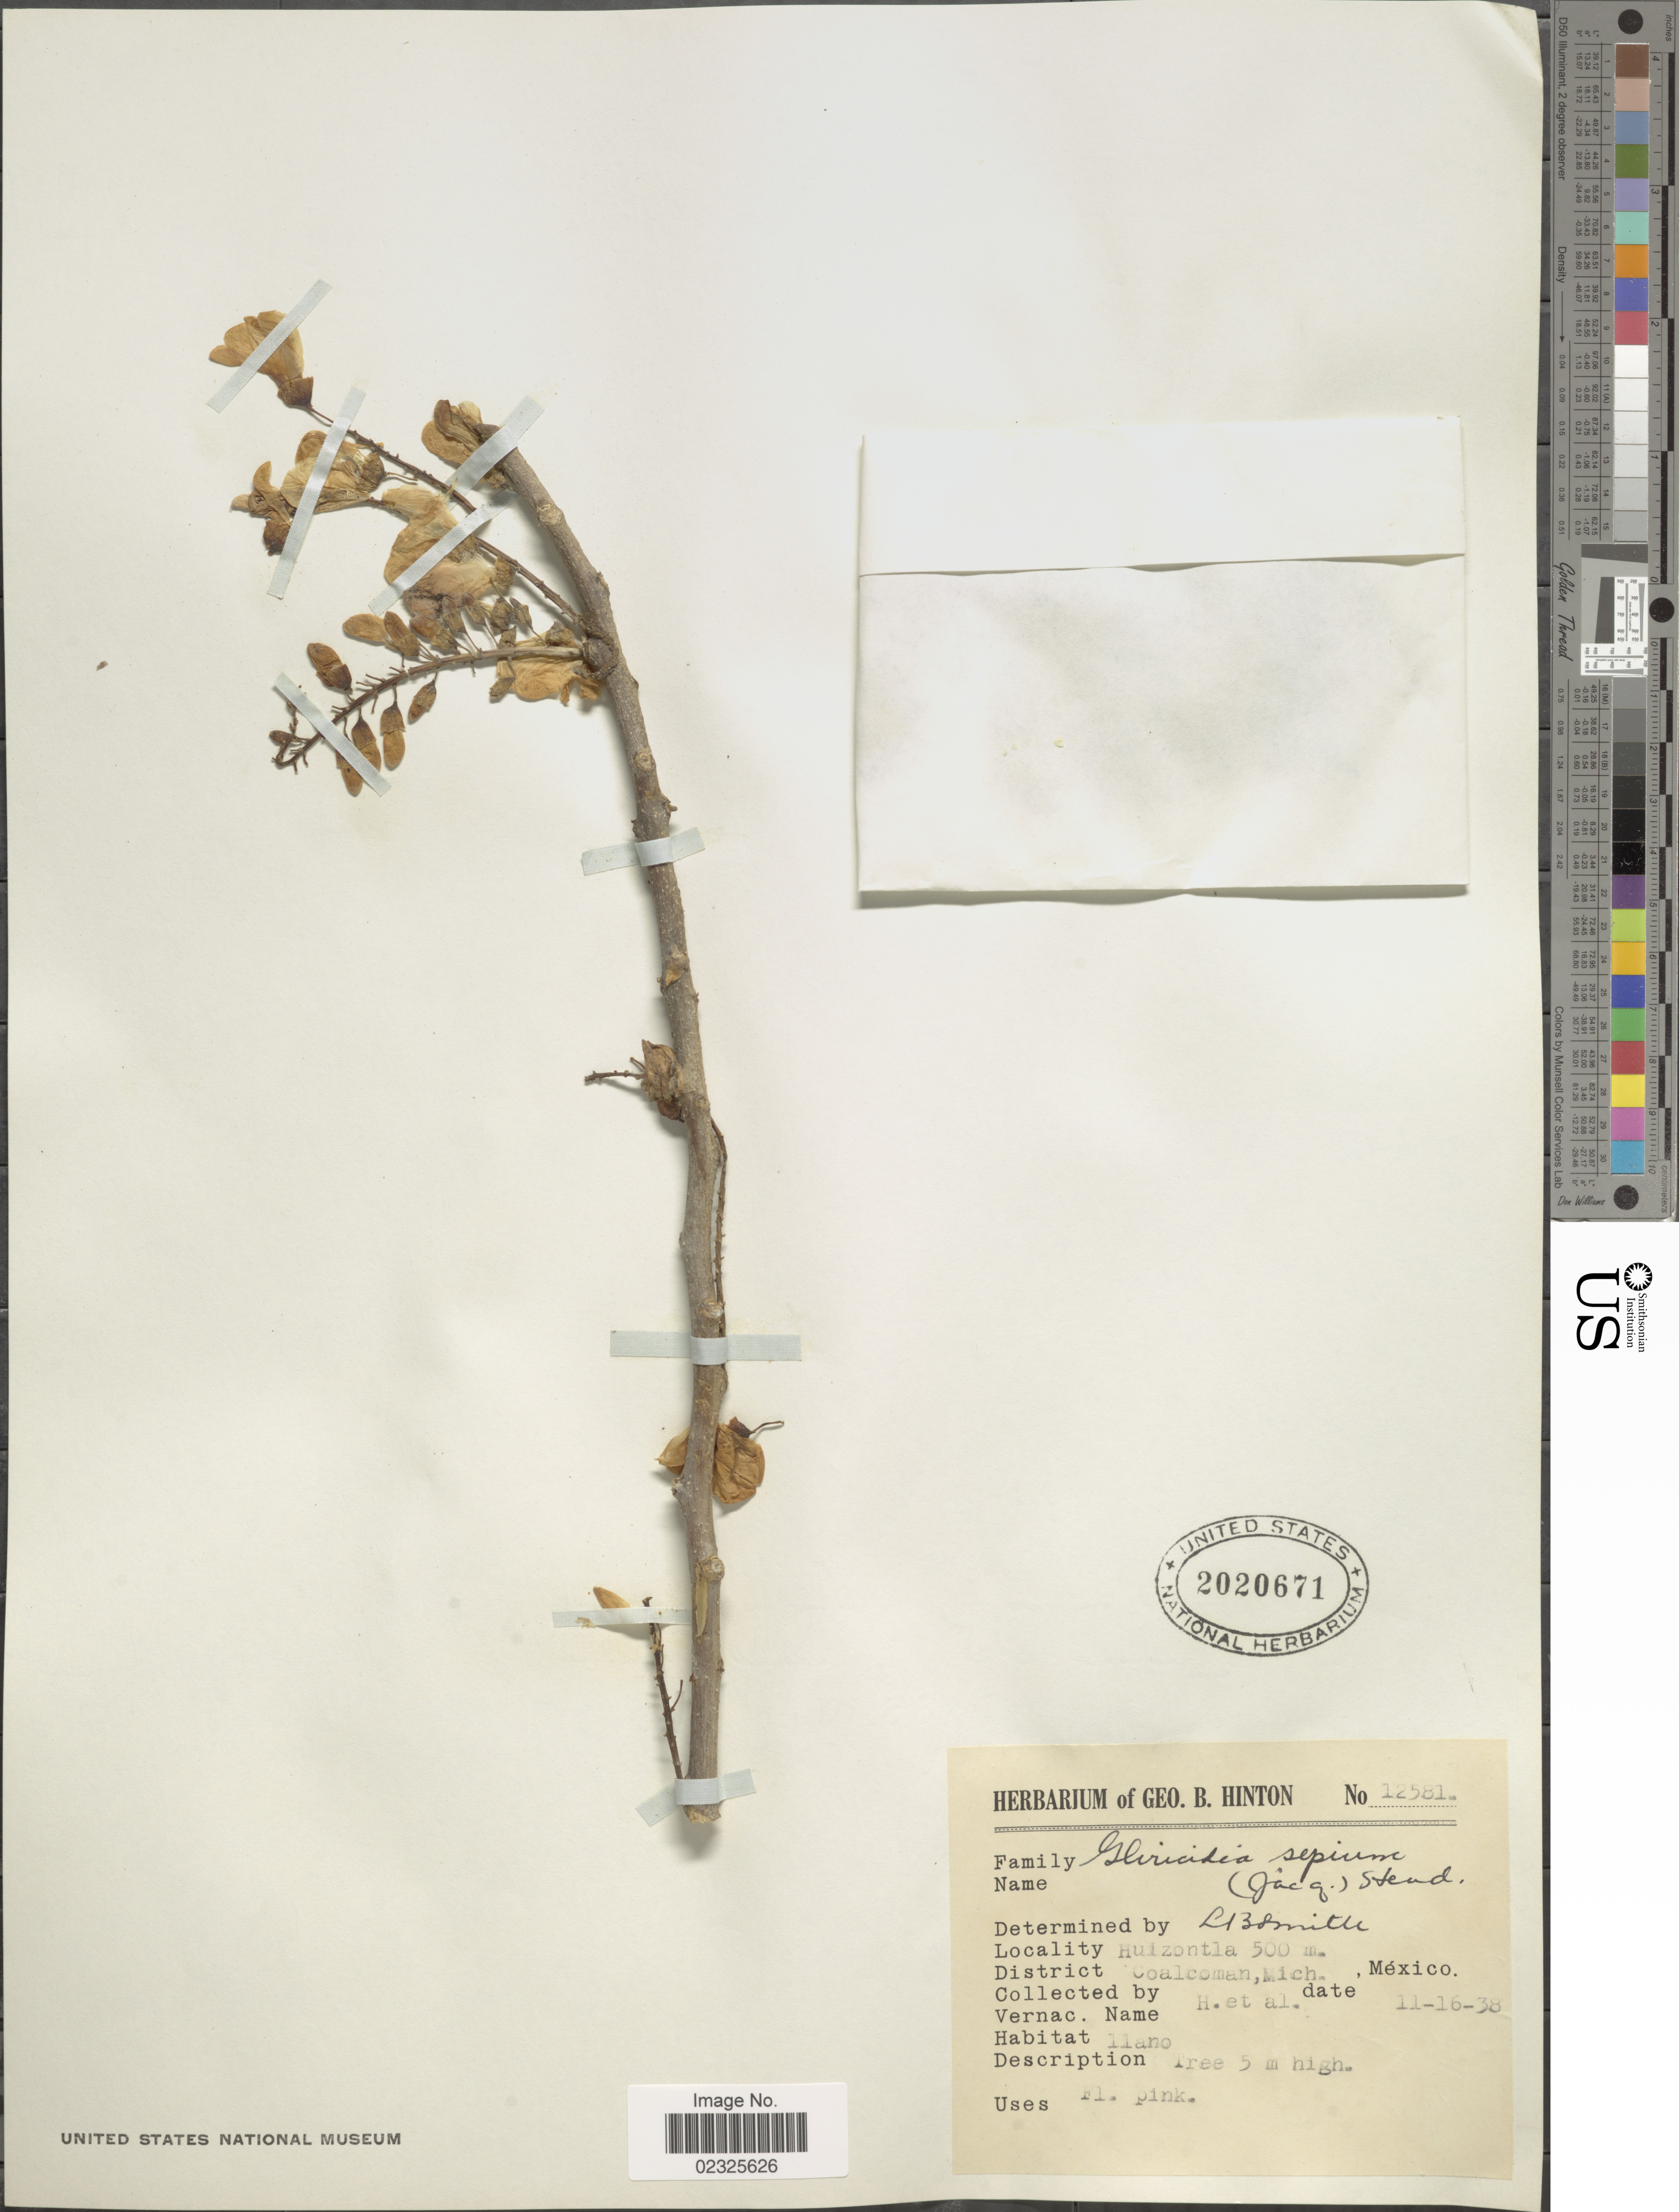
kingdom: Plantae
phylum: Tracheophyta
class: Magnoliopsida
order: Fabales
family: Fabaceae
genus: Gliricidia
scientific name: Gliricidia sepium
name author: (Jacq.) Kunth ex Walp.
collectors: G. B. Hinton & et al.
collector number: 12581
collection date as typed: Transcribed d/m/y: 16/11/38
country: Mexico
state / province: Michoacán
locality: Huizontla, District Coalcoman, Mich.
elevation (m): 500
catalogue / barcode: US 2020671